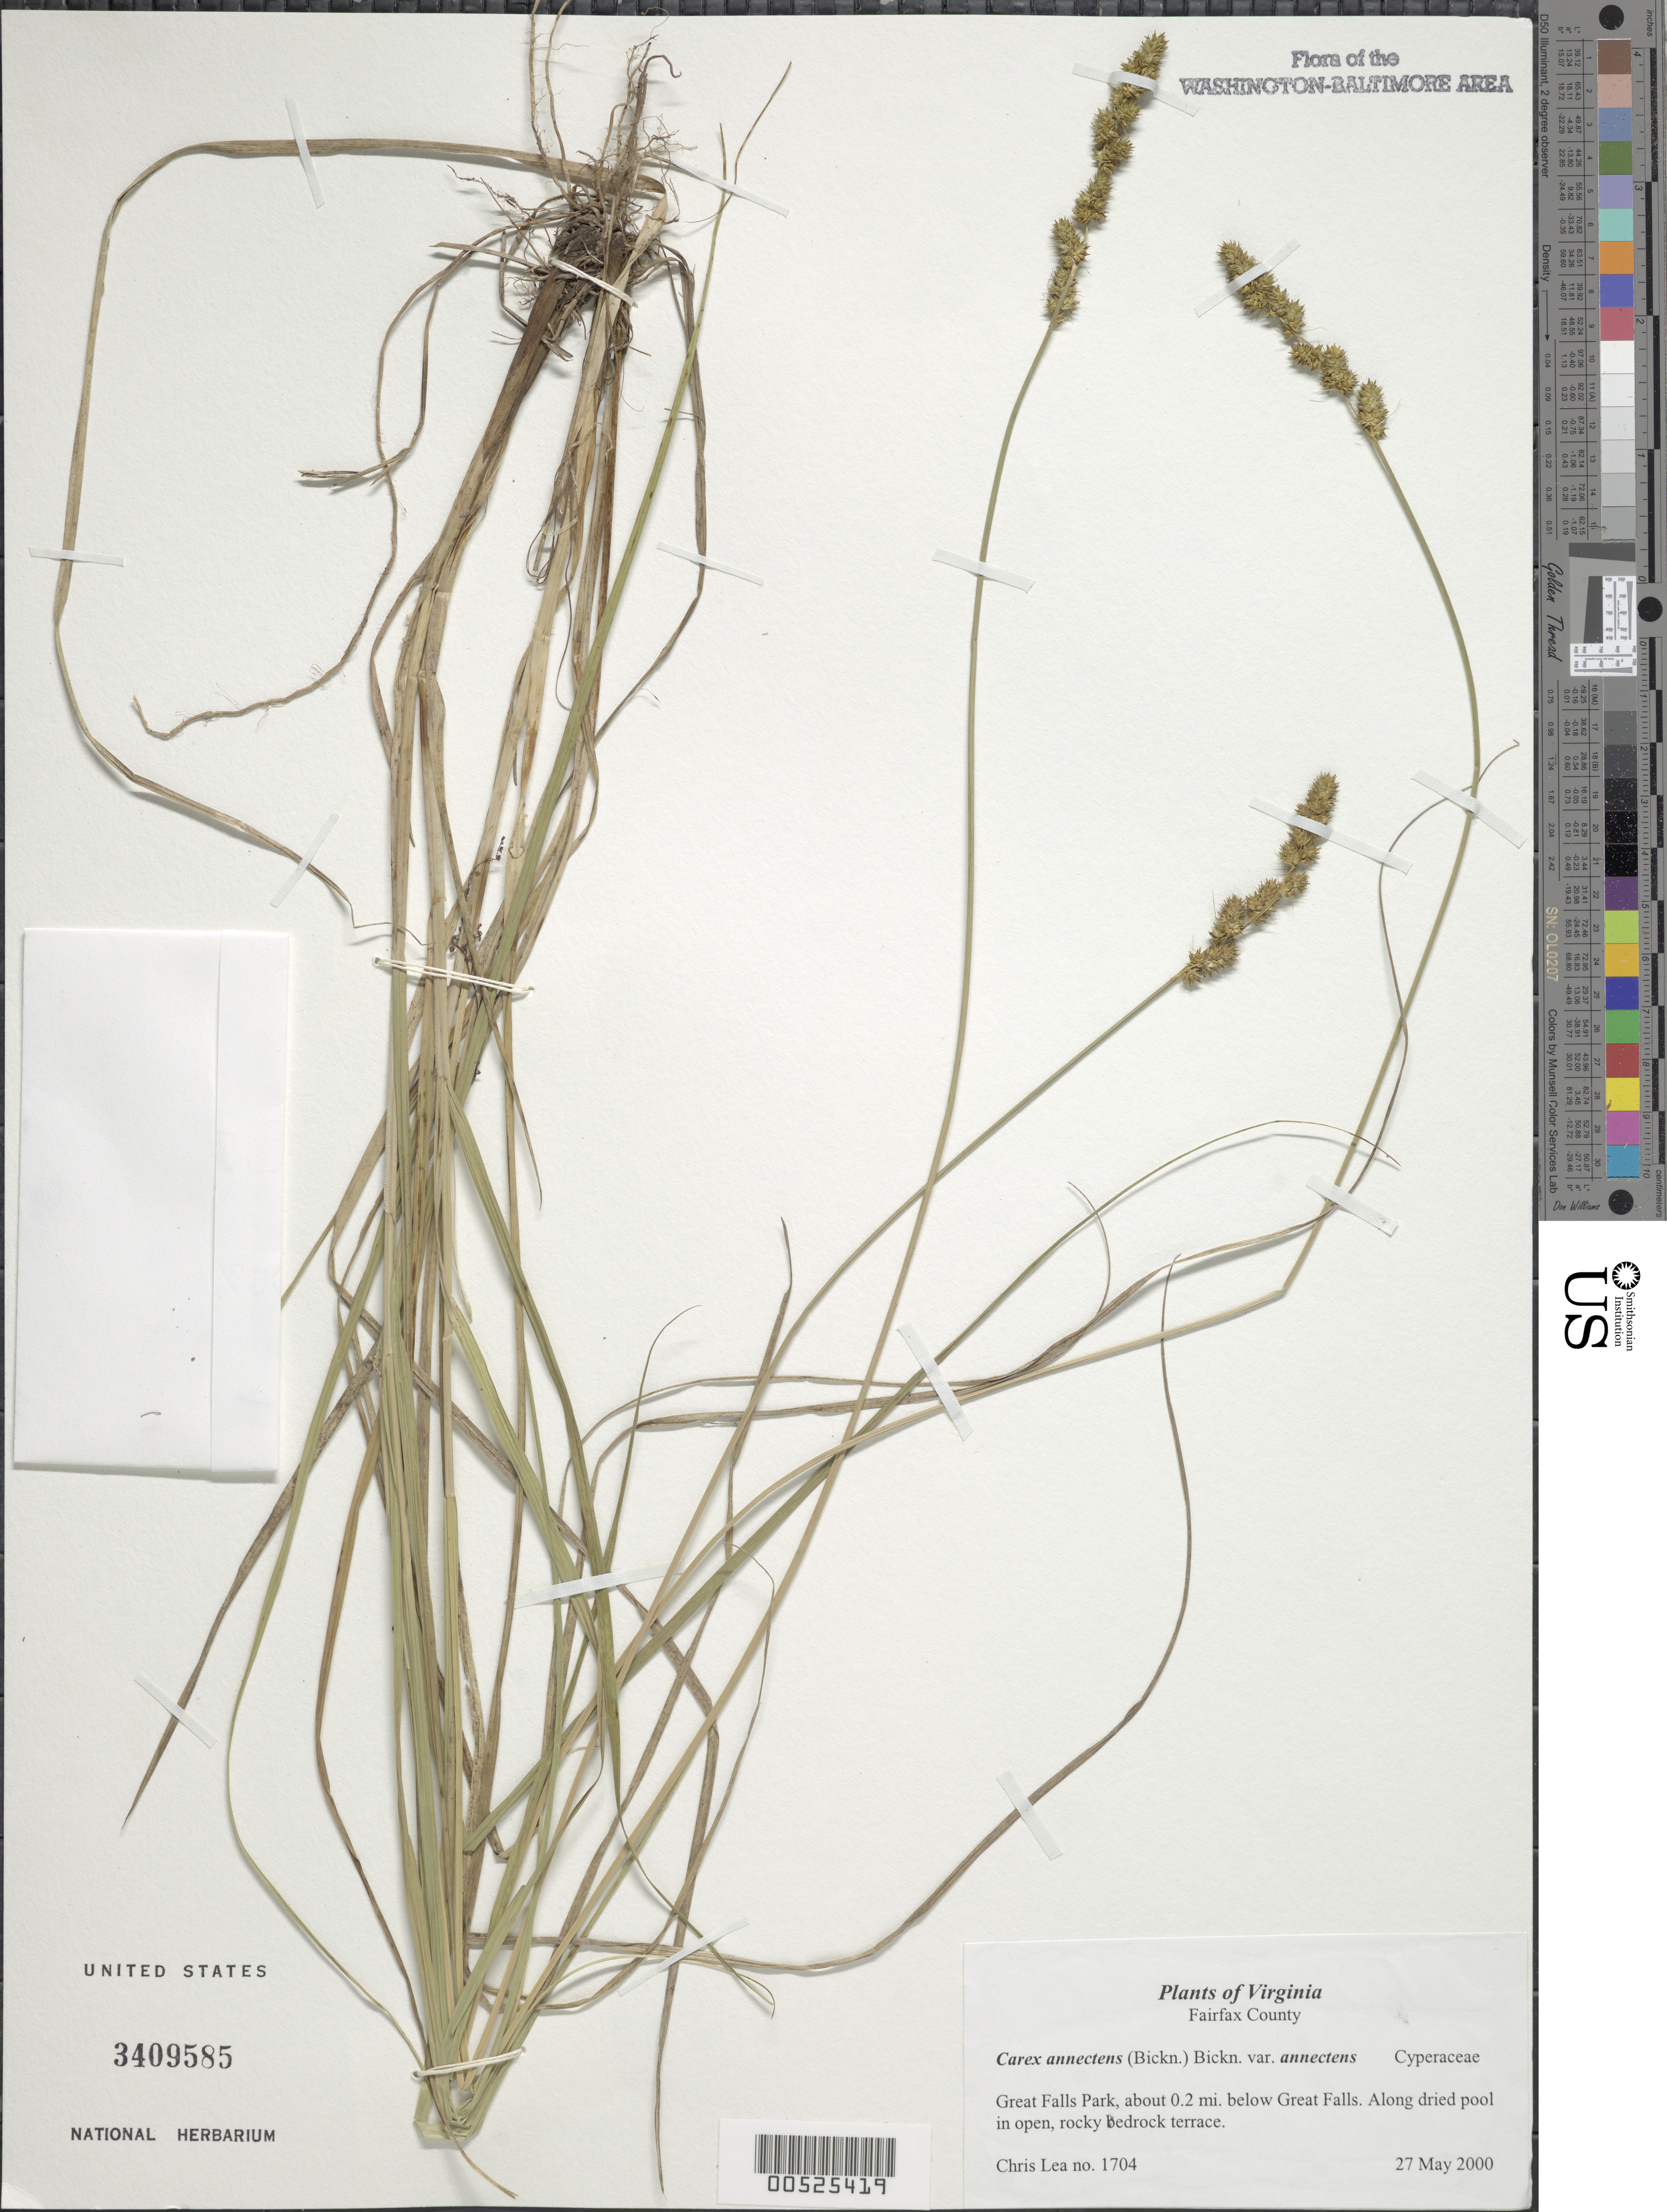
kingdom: Plantae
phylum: Tracheophyta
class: Liliopsida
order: Poales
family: Cyperaceae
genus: Carex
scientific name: Carex annectens var. annectens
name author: (E.P. Bicknell) E.P. Bicknell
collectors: C. Lea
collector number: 1704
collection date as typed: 27 May 2000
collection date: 2000-05-27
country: United States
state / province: Virginia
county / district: Fairfax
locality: Great Falls Park, about 0.2 mi. below Great Falls.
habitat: Along dried pool in open, rocky bedrock terrace.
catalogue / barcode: US 3409585